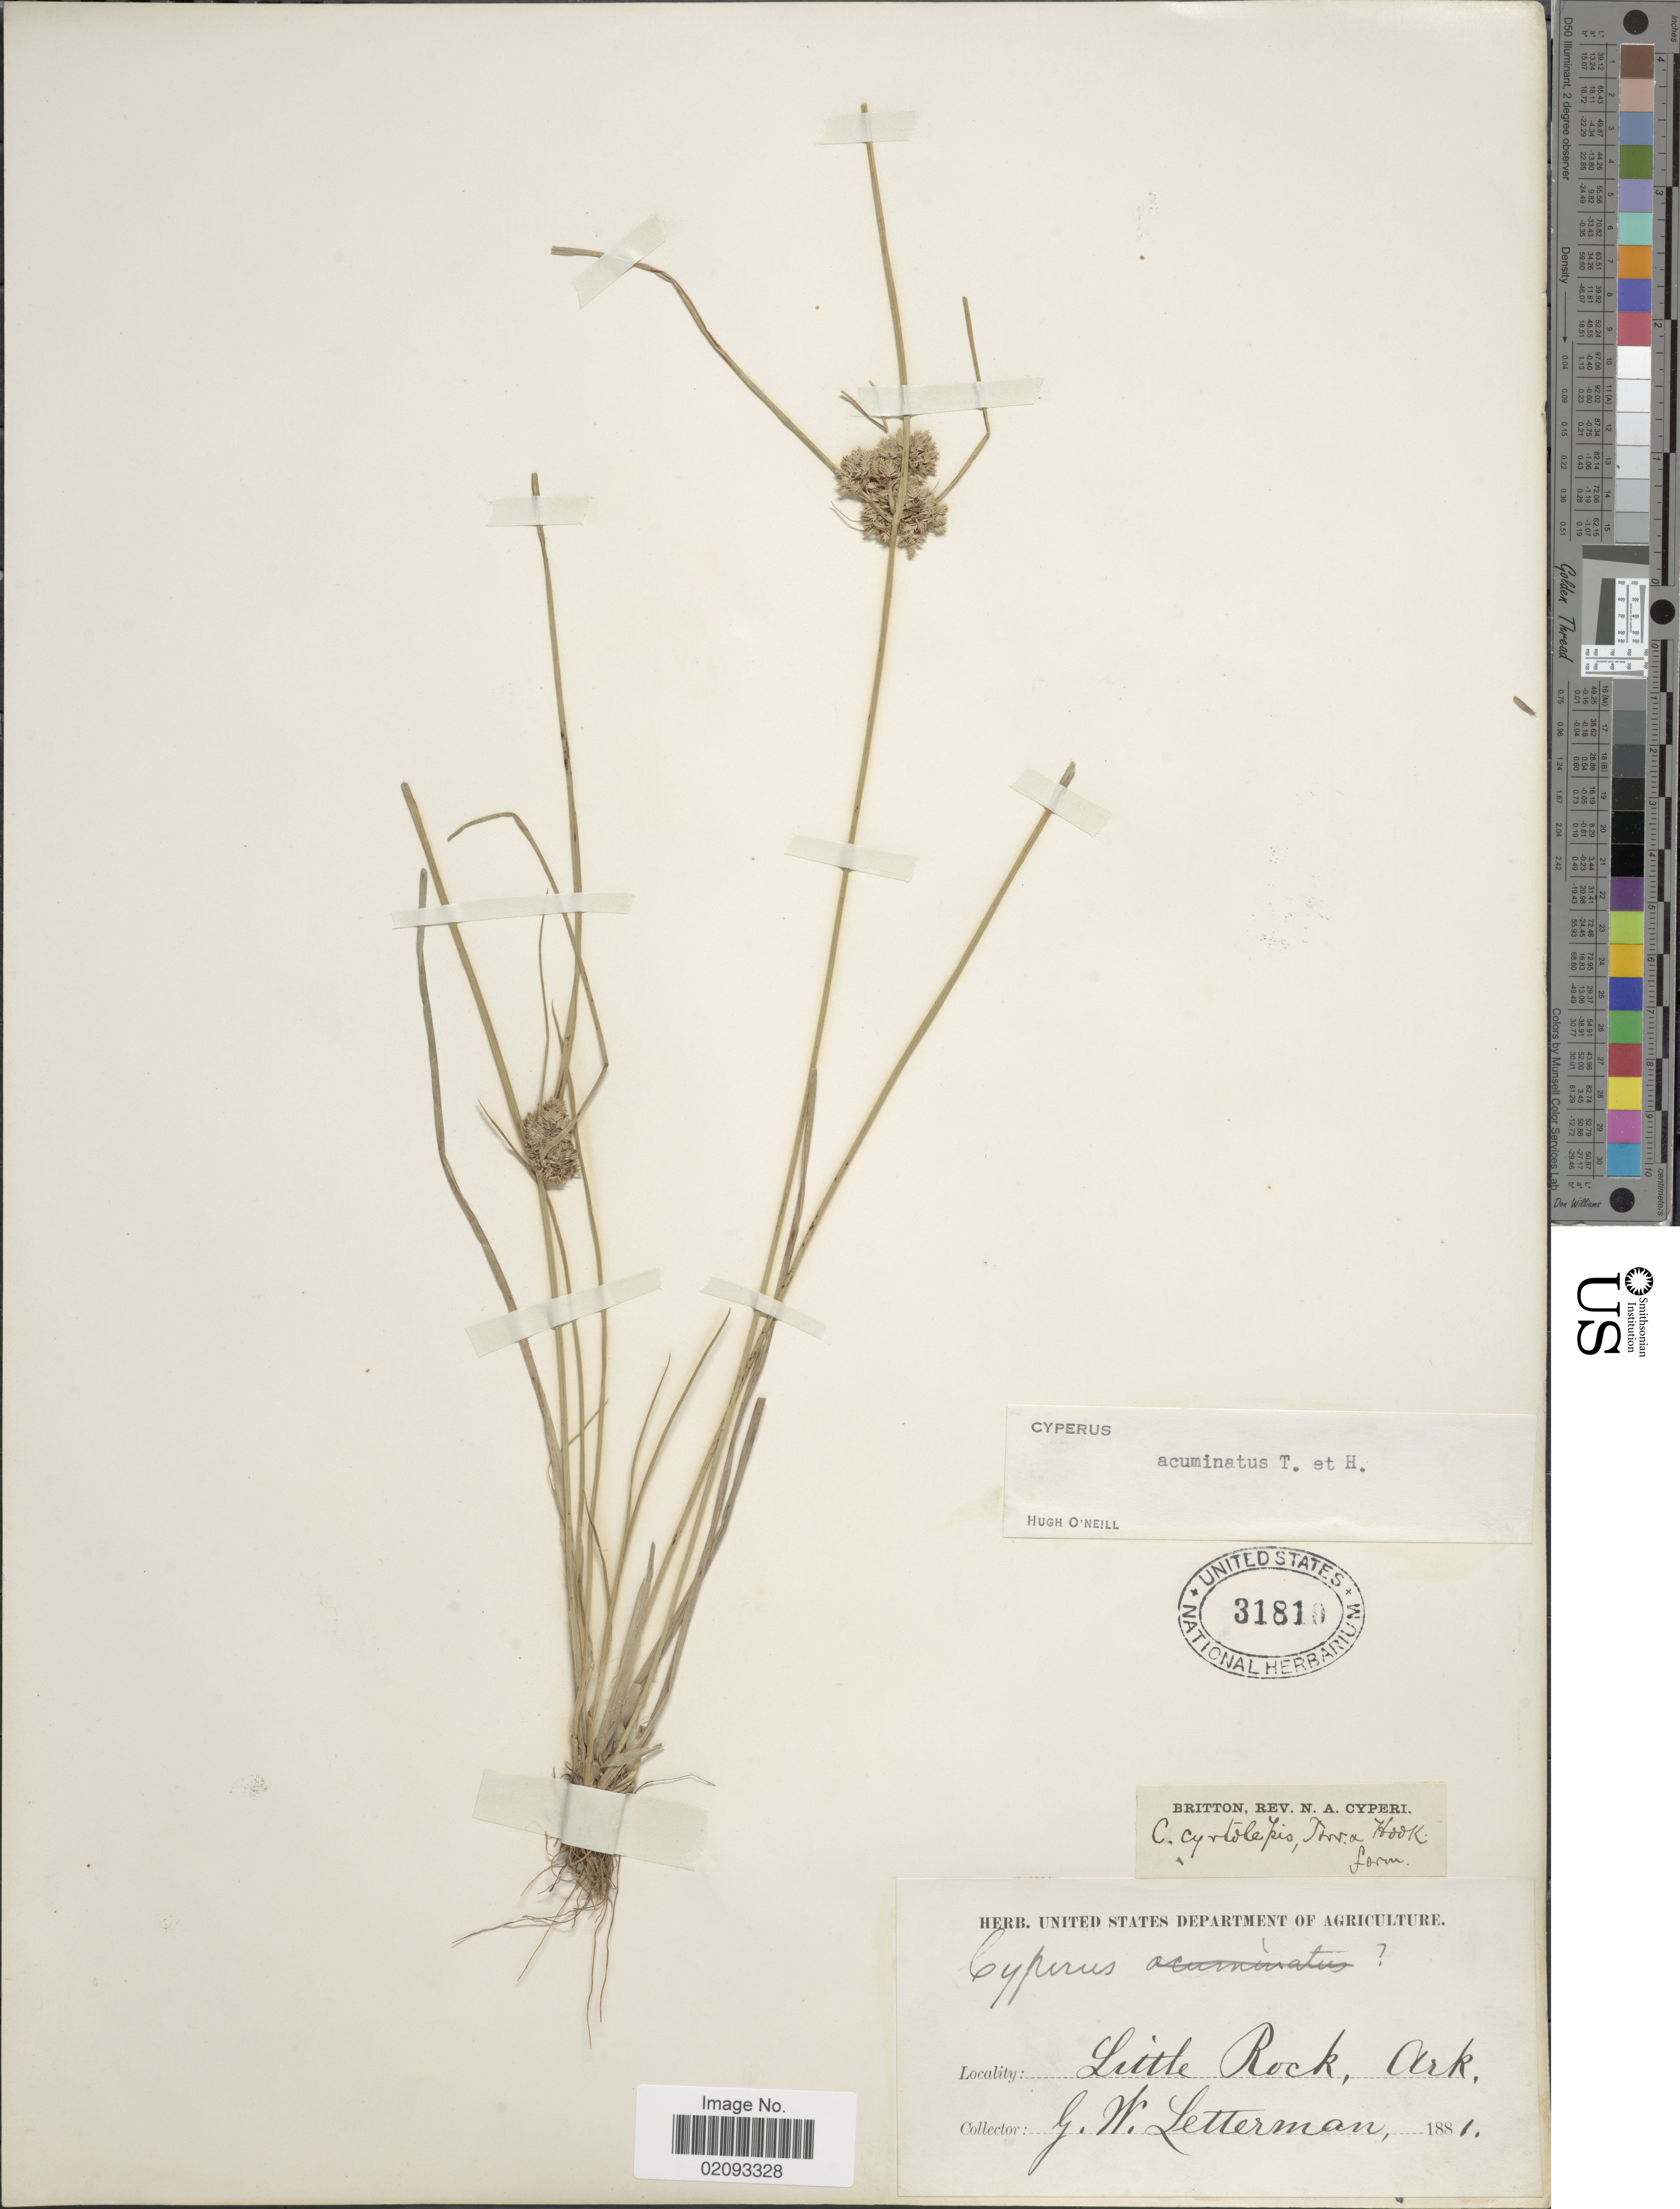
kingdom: Plantae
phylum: Tracheophyta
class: Liliopsida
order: Poales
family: Cyperaceae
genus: Cyperus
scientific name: Cyperus acuminatus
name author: Torr. & Hook.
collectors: G. W. Letterman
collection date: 1881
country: United States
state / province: Arkansas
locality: Little Rock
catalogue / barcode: US 31819